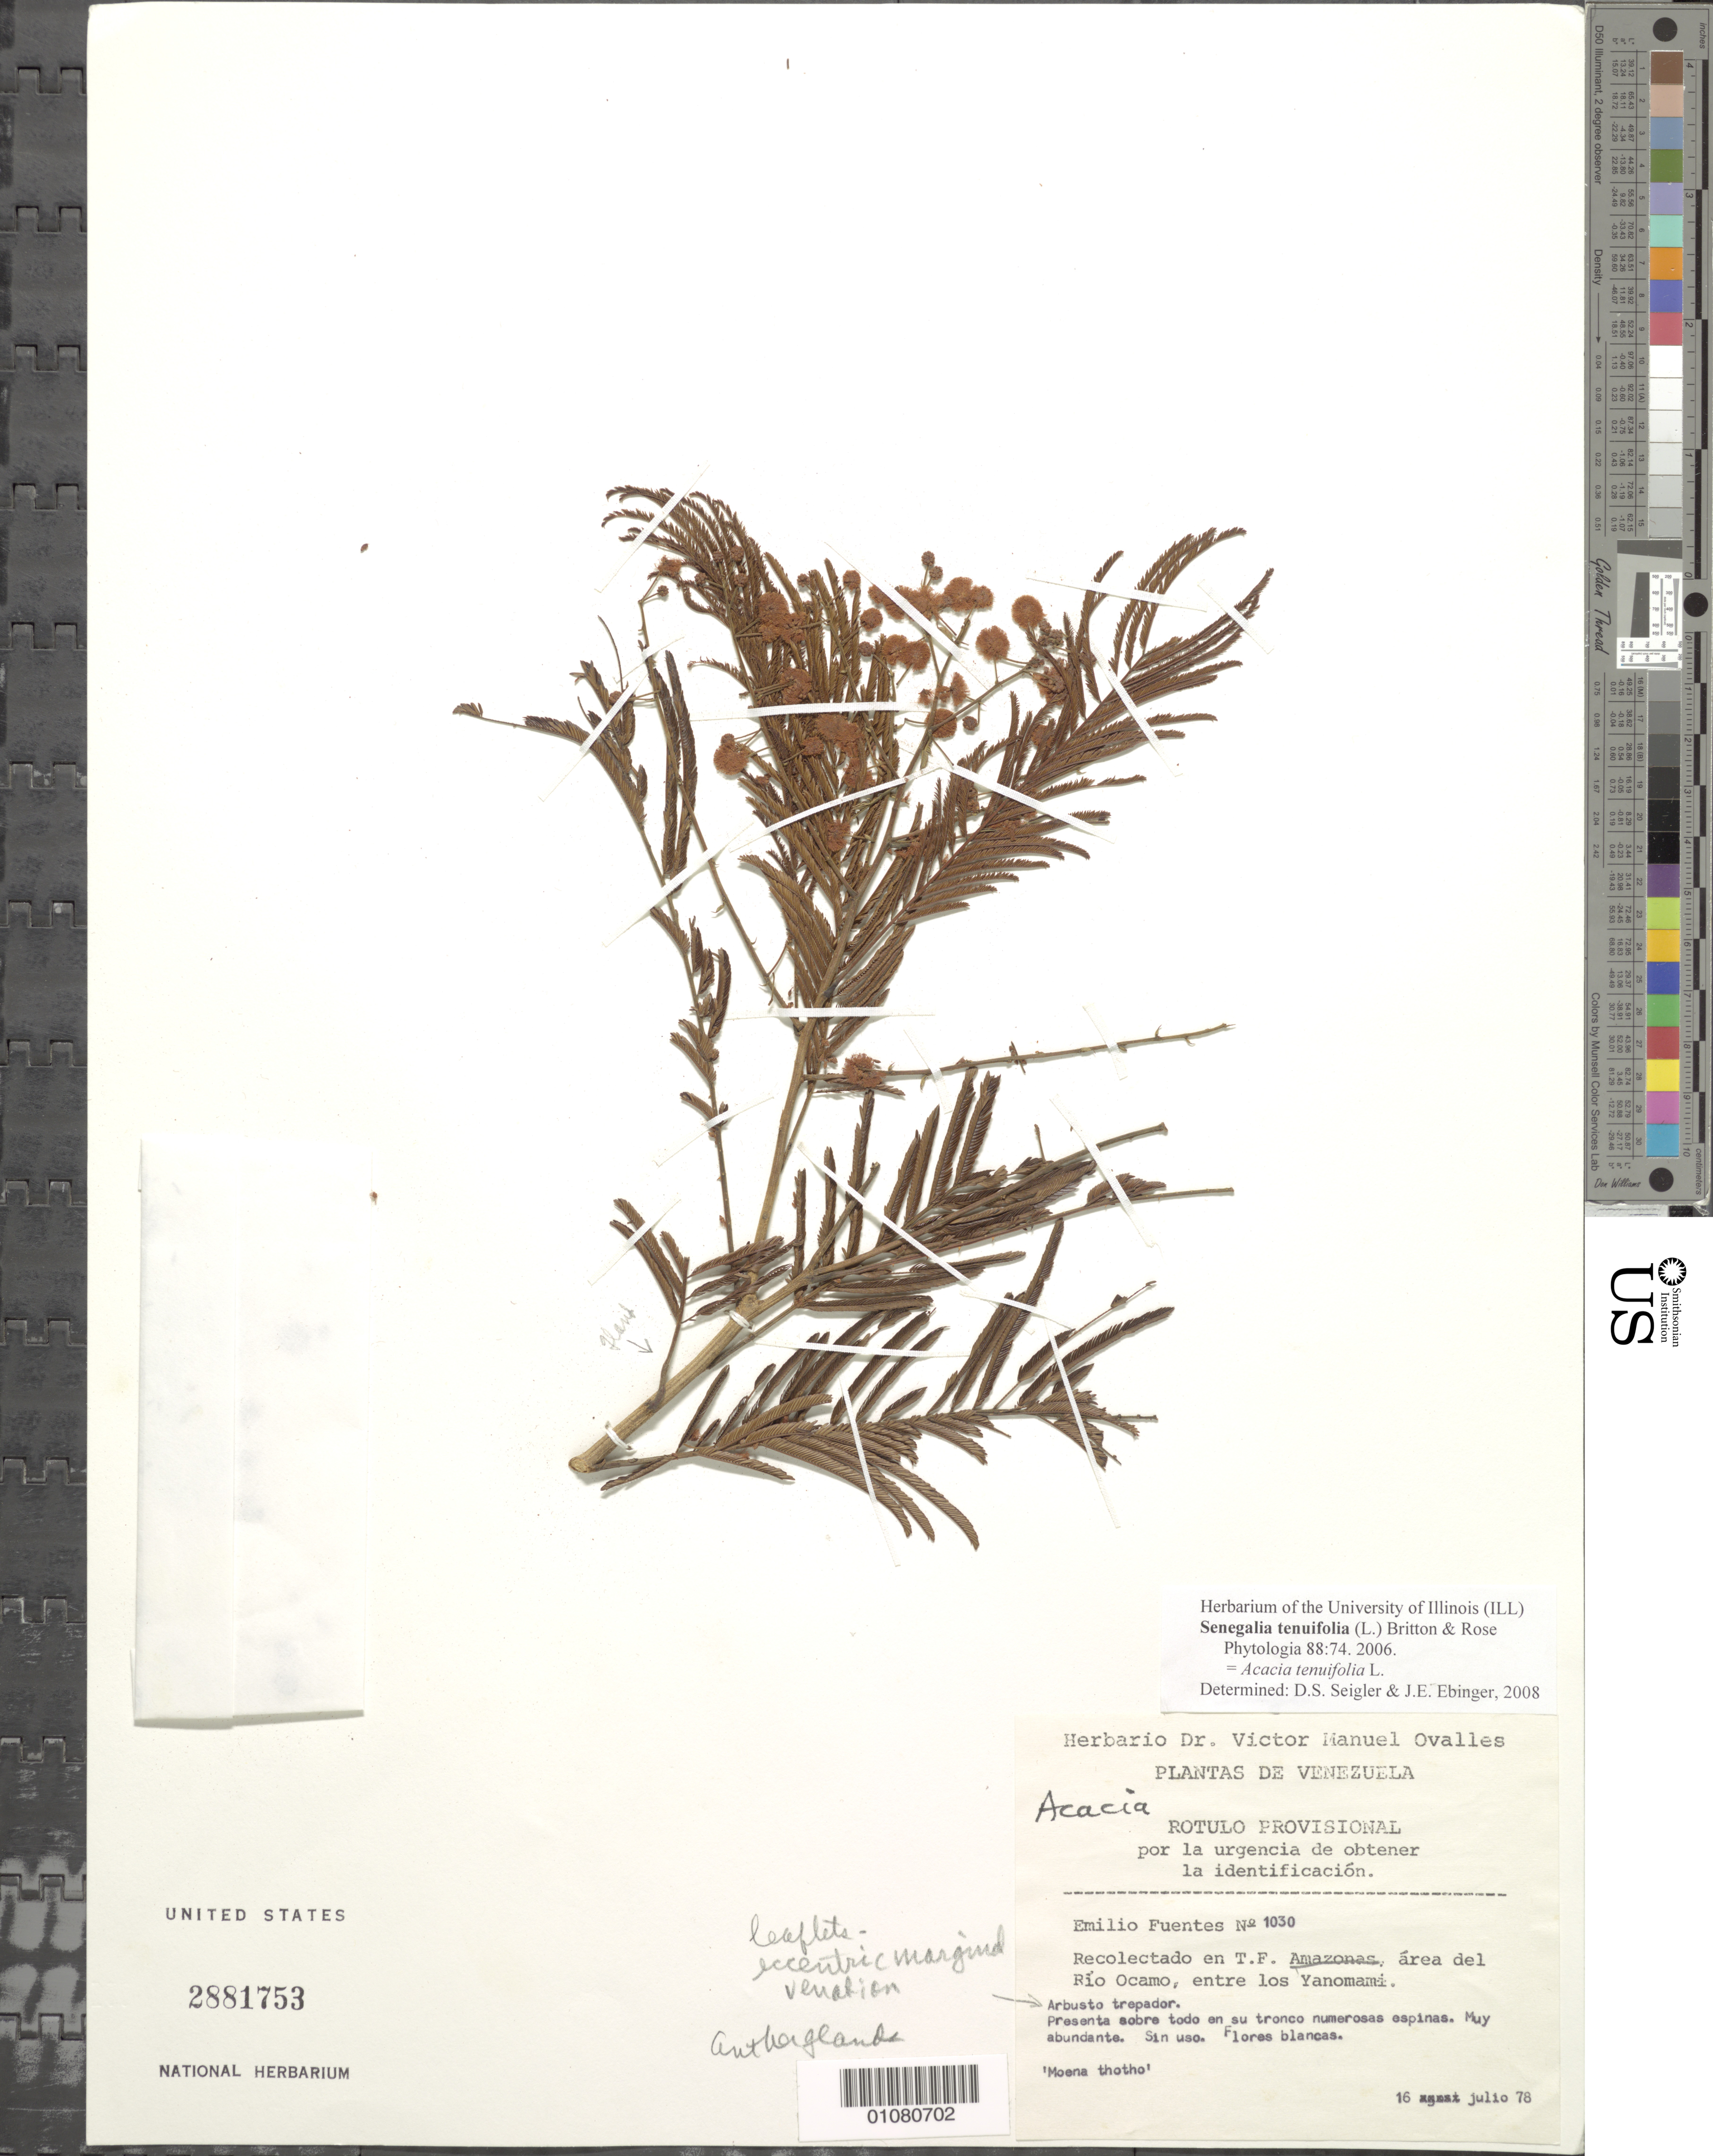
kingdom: Plantae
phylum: Tracheophyta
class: Magnoliopsida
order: Fabales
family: Fabaceae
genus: Senegalia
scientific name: Senegalia tenuifolia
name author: (L.) Britton & Rose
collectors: E. Fuentes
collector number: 1030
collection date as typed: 16-Jul-78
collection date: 1978-07-16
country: Venezuela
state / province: Amazonas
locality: Río Ocamo, entre los Yanomami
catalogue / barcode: US 2881753